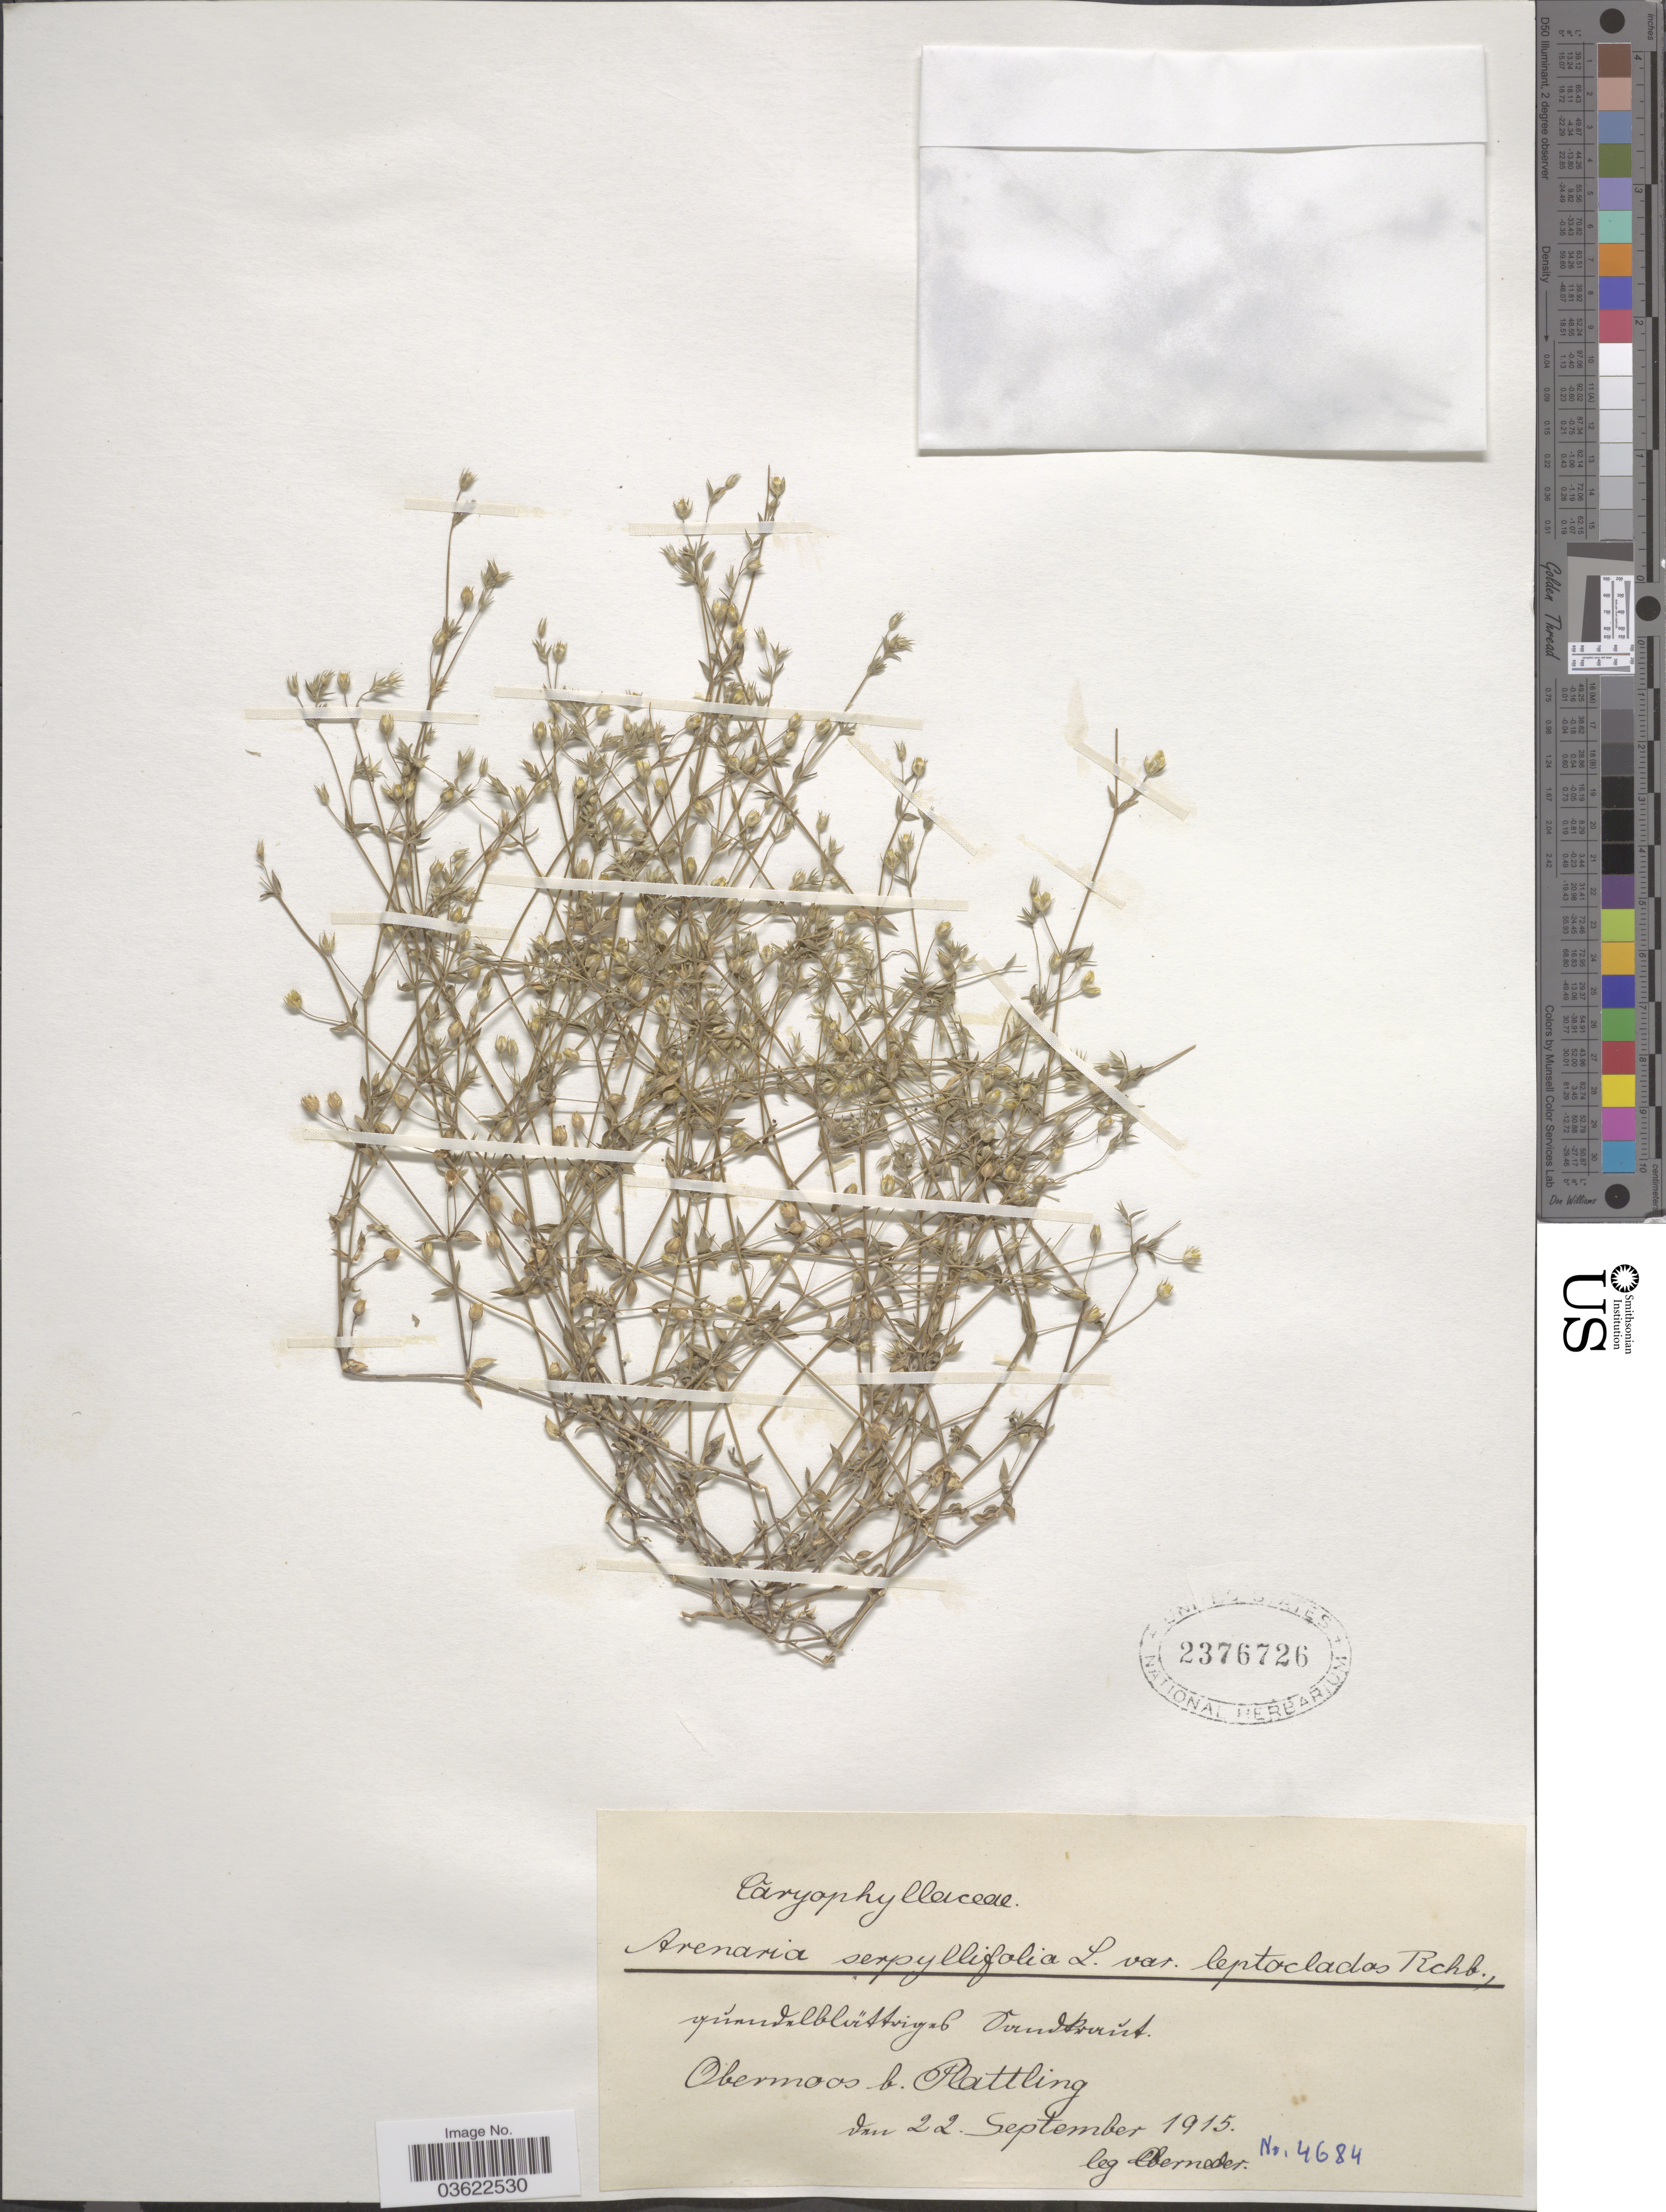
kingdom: Plantae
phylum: Tracheophyta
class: Magnoliopsida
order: Caryophyllales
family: Caryophyllaceae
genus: Arenaria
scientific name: Arenaria serpyllifolia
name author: L.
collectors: -. Oberneder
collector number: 4684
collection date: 1915-09-22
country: Germany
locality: Obermoos b. Plattling.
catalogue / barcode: US 2376726